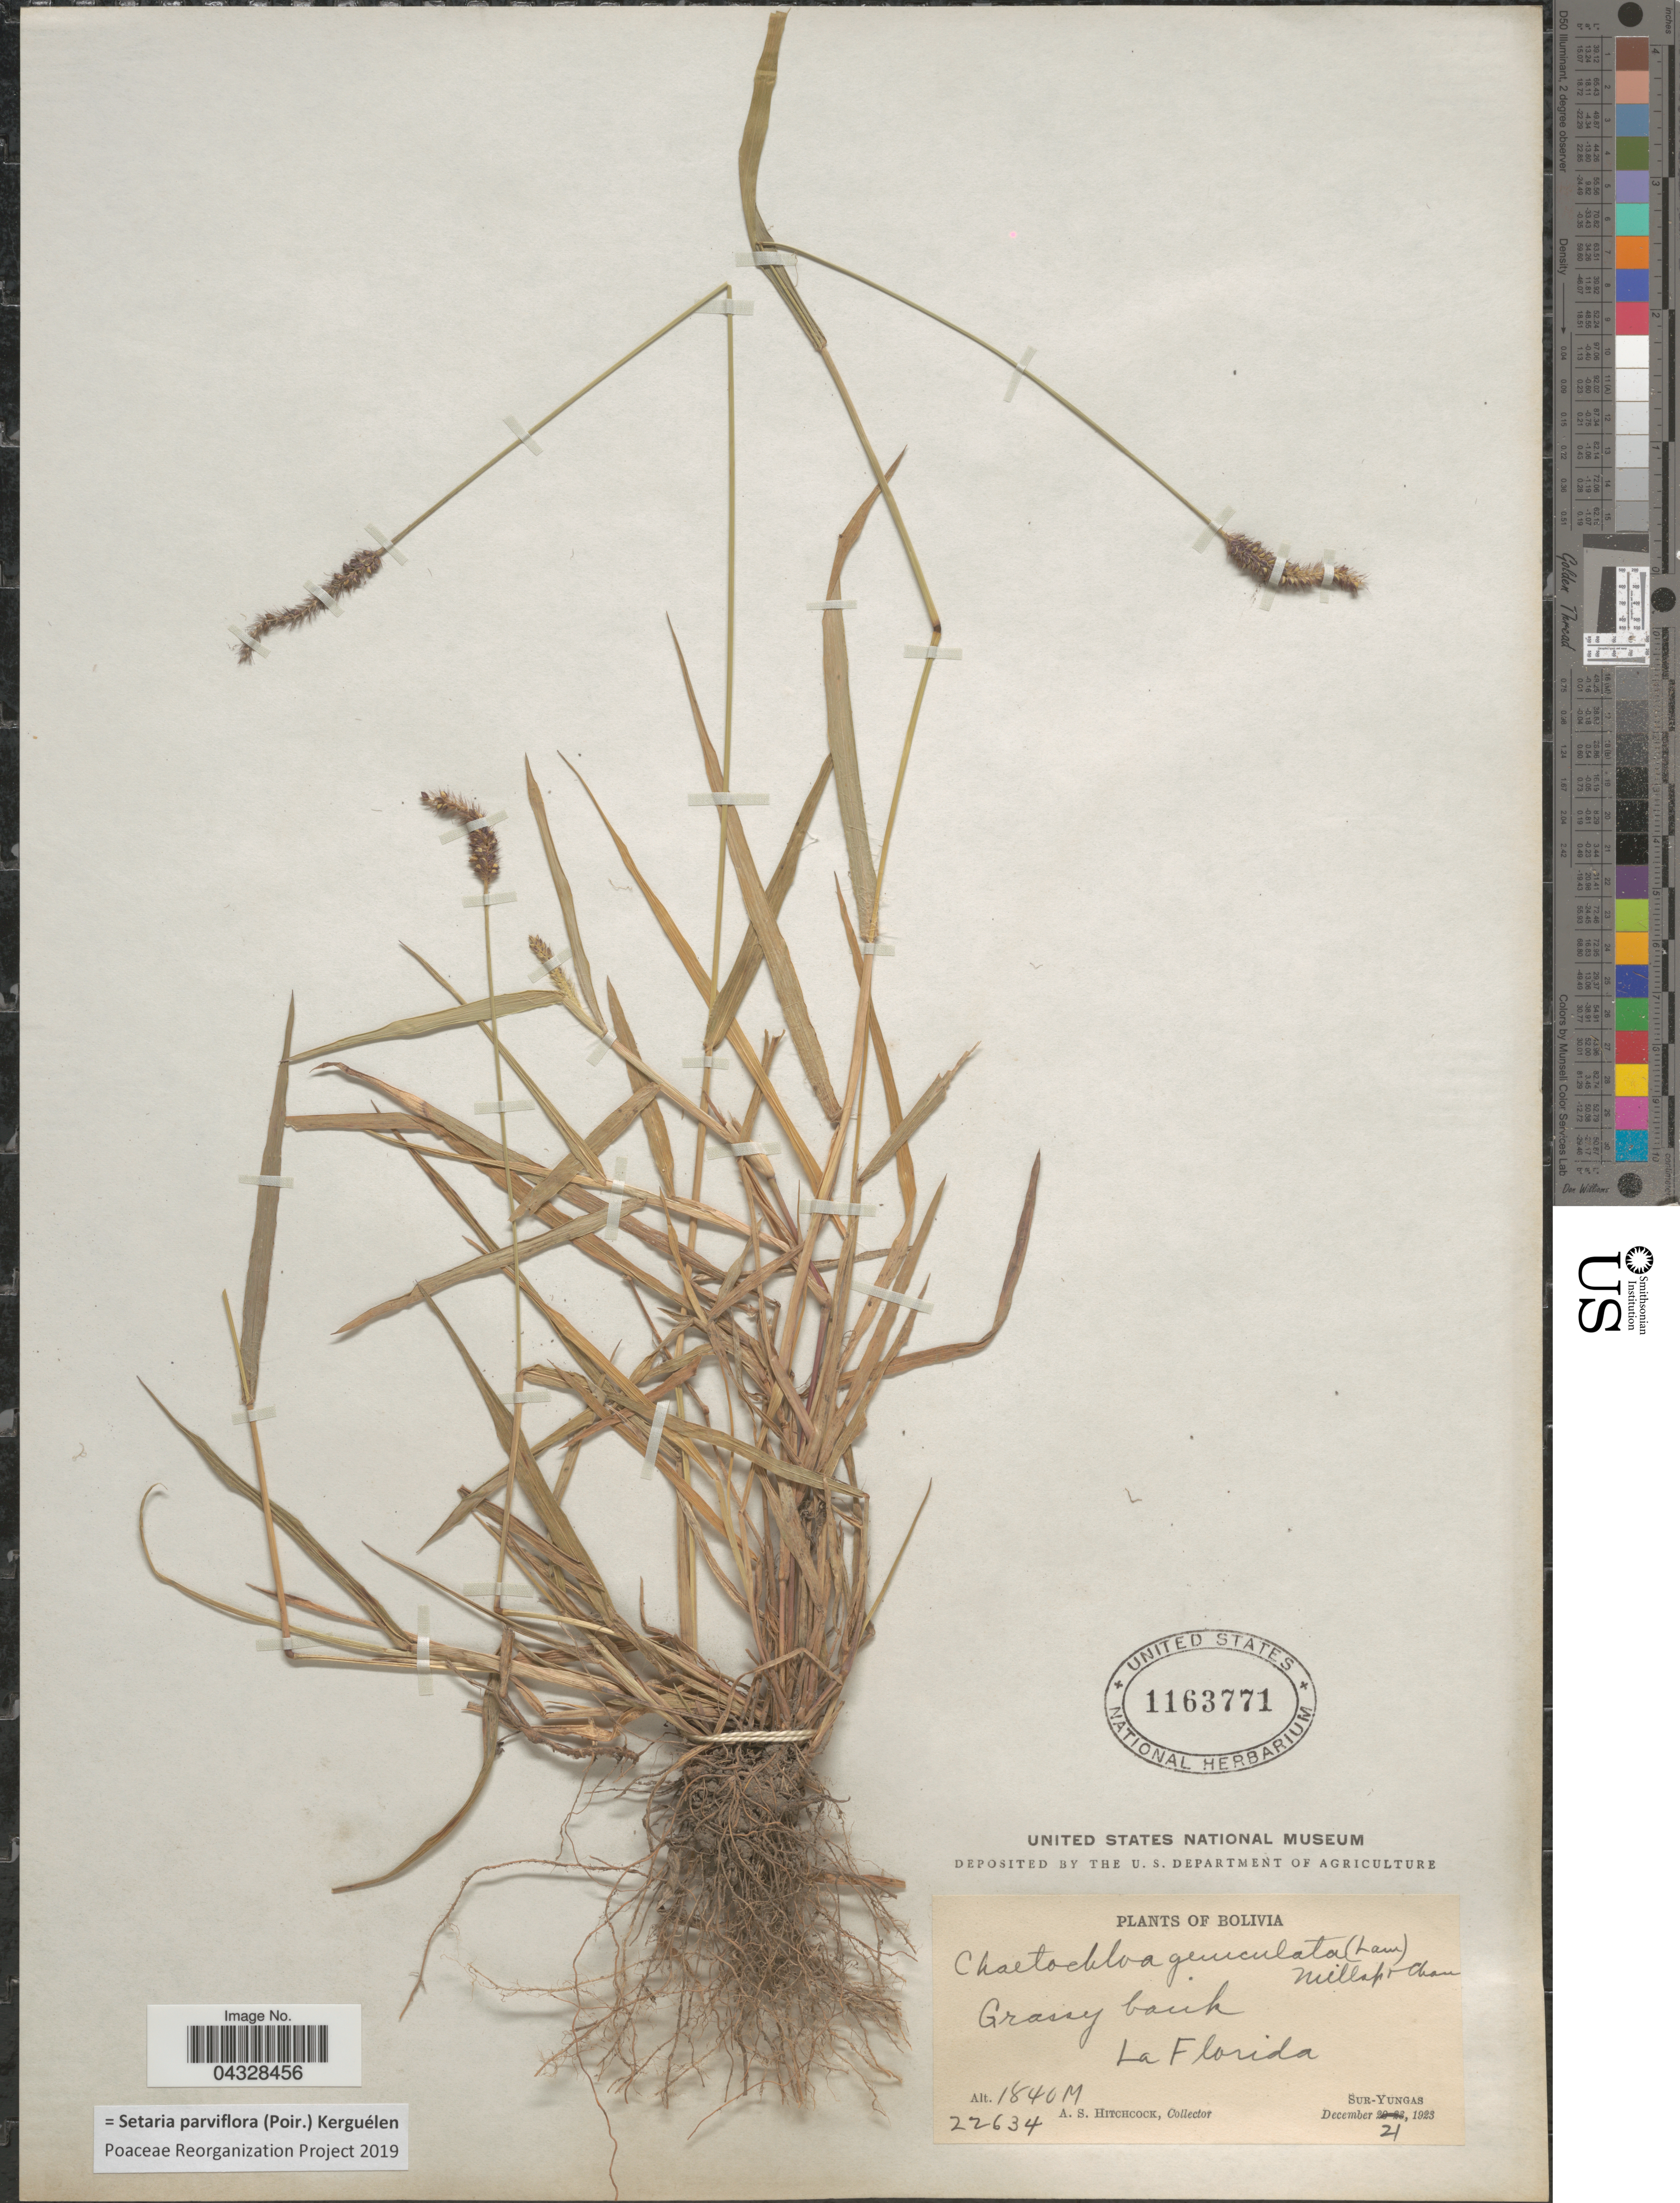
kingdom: Plantae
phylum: Tracheophyta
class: Liliopsida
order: Poales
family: Poaceae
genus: Setaria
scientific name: Setaria parviflora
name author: (Poir.) Kerguélen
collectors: A. S. Hitchcock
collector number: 22634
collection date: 1923-12-21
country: Bolivia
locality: Grassy bank. La Florida. Sur-Yungas.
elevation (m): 1840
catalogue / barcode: US 1163771